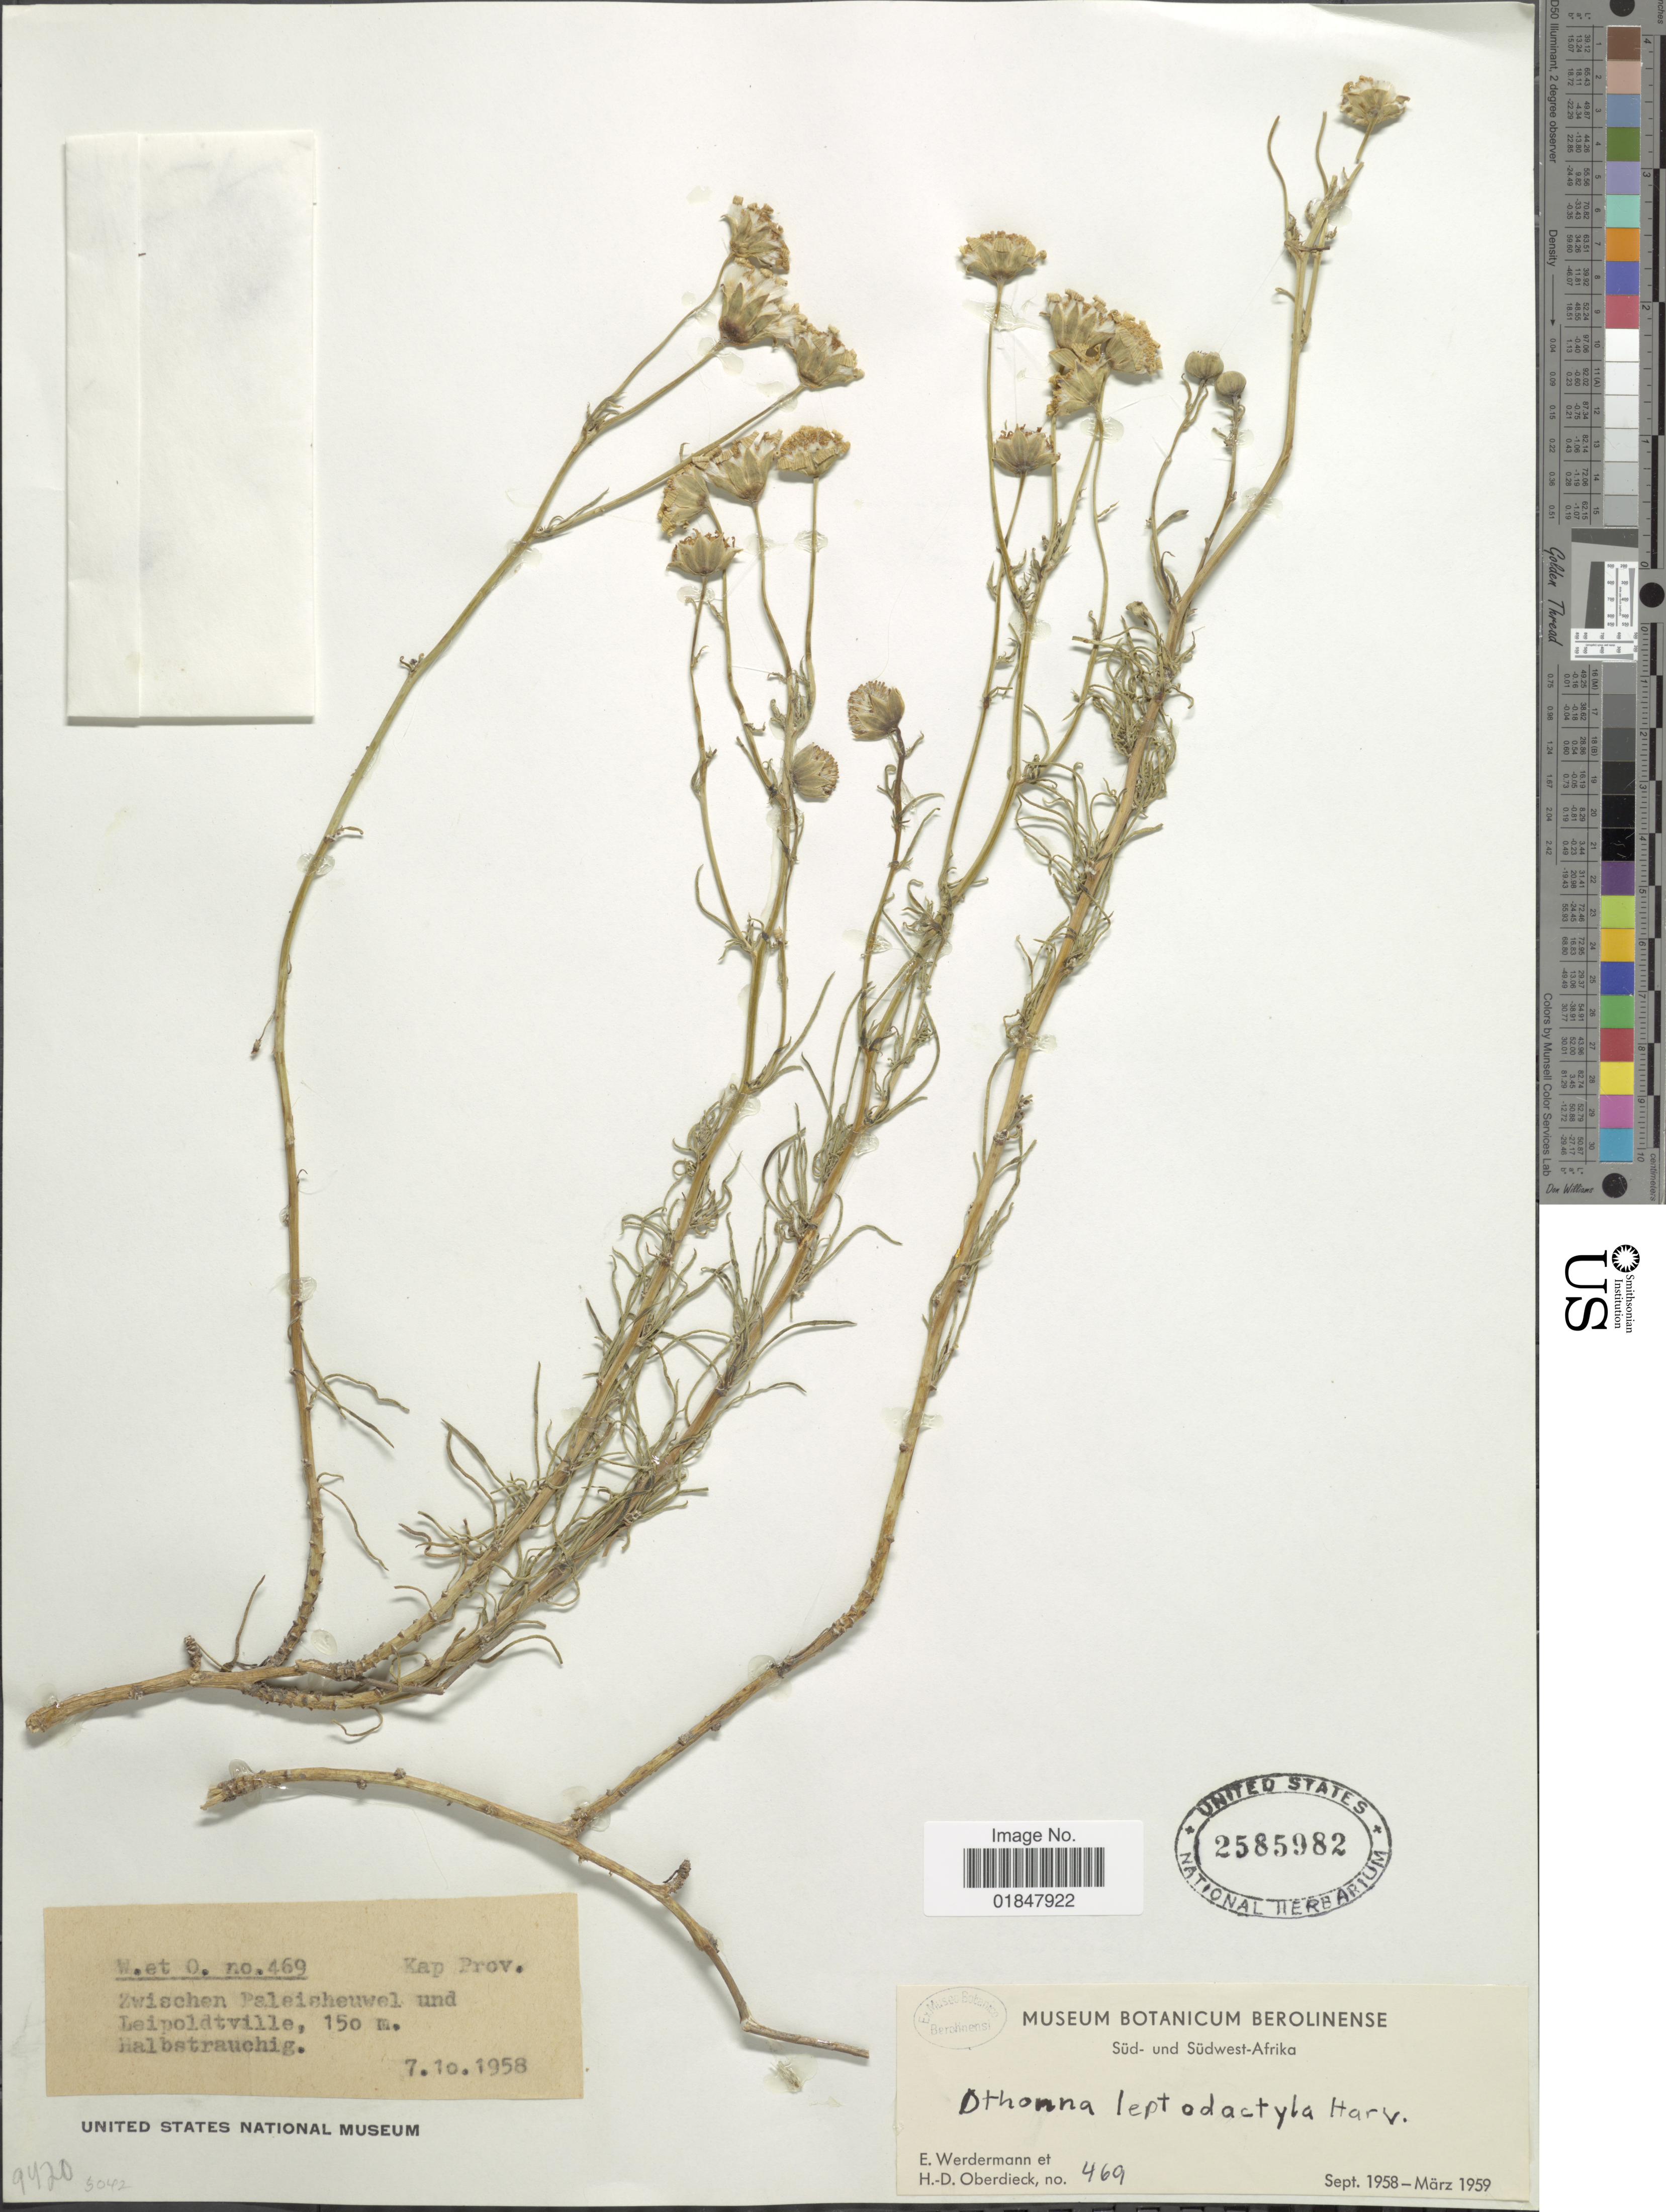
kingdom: Plantae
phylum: Tracheophyta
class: Magnoliopsida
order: Asterales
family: Asteraceae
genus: Othonna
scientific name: Othonna leptodactyla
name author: Harv.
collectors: E. Wedermann & H. Oberdieck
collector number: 469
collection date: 1958-10-07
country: South Africa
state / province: Western Cape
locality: Zwischen Paleisheuwel und Leipoldtville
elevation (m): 150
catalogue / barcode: US 2585982